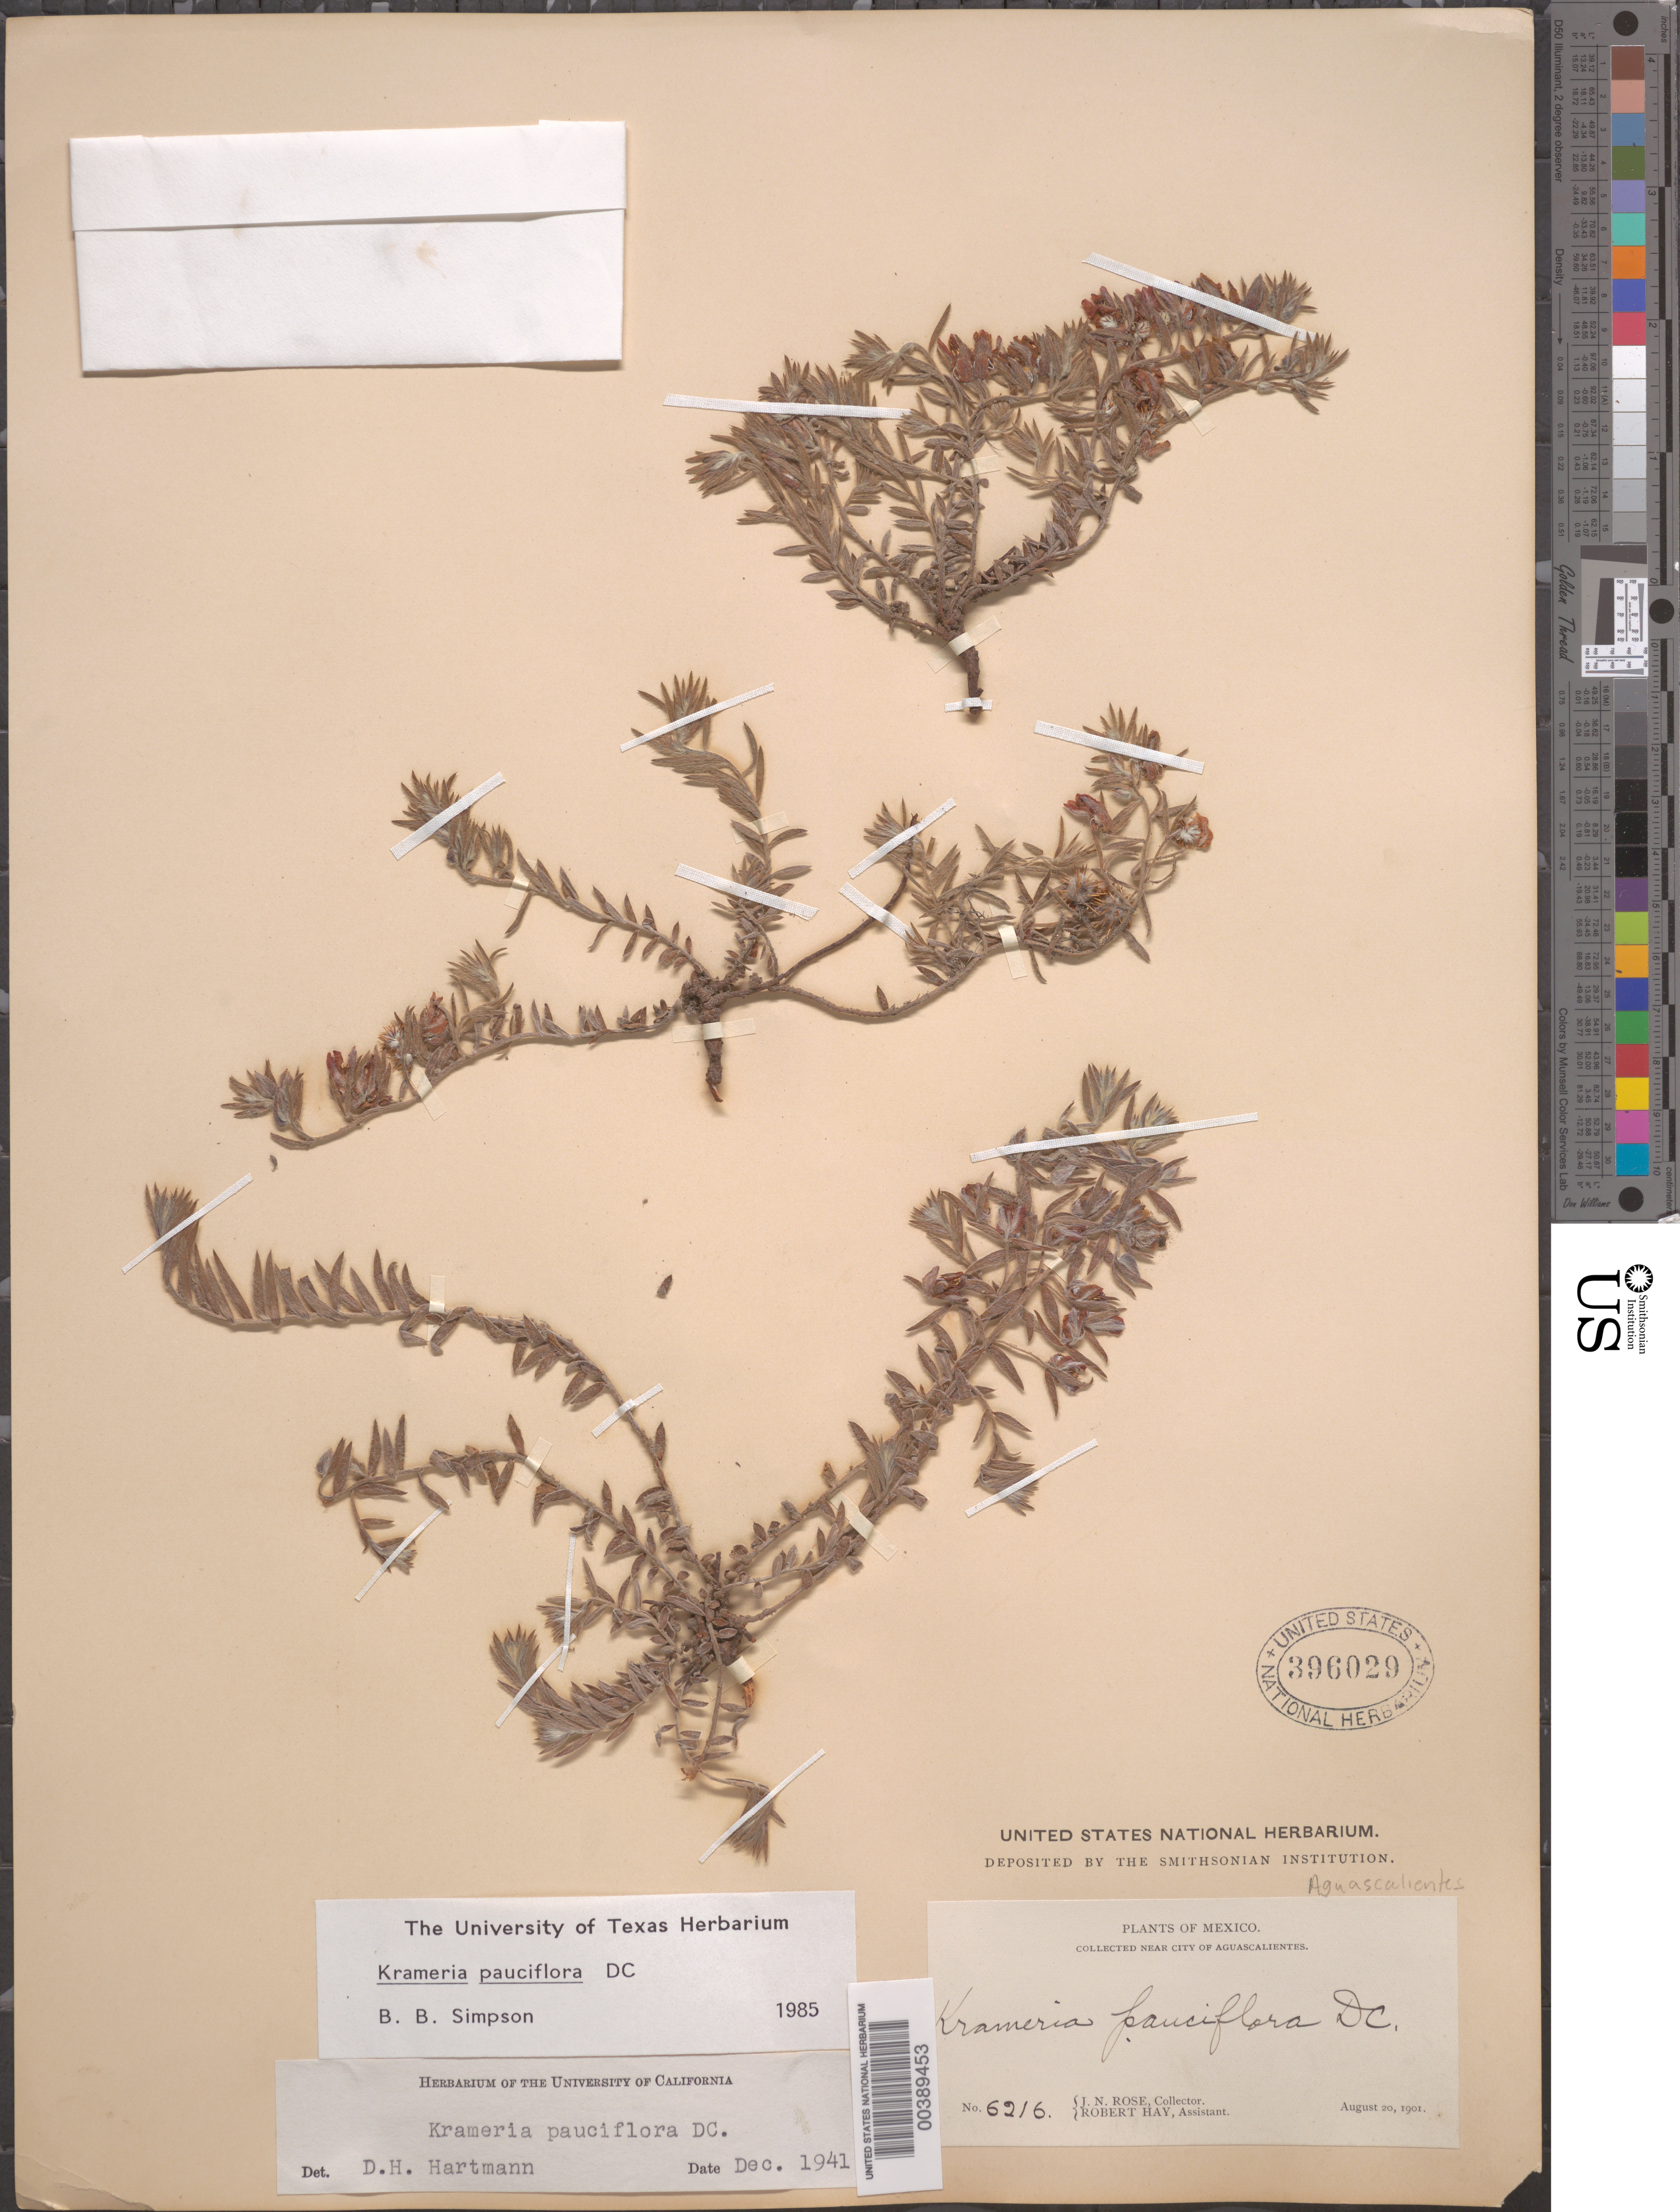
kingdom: Plantae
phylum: Tracheophyta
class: Magnoliopsida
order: Zygophyllales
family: Krameriaceae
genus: Krameria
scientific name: Krameria pauciflora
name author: DC.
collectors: J. N. Rose & R. H. Hay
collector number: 6216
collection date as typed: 20 Aug 1901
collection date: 1901-08-20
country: Mexico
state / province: Aguascalientes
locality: Near city of Aguascalientes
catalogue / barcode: US 396029